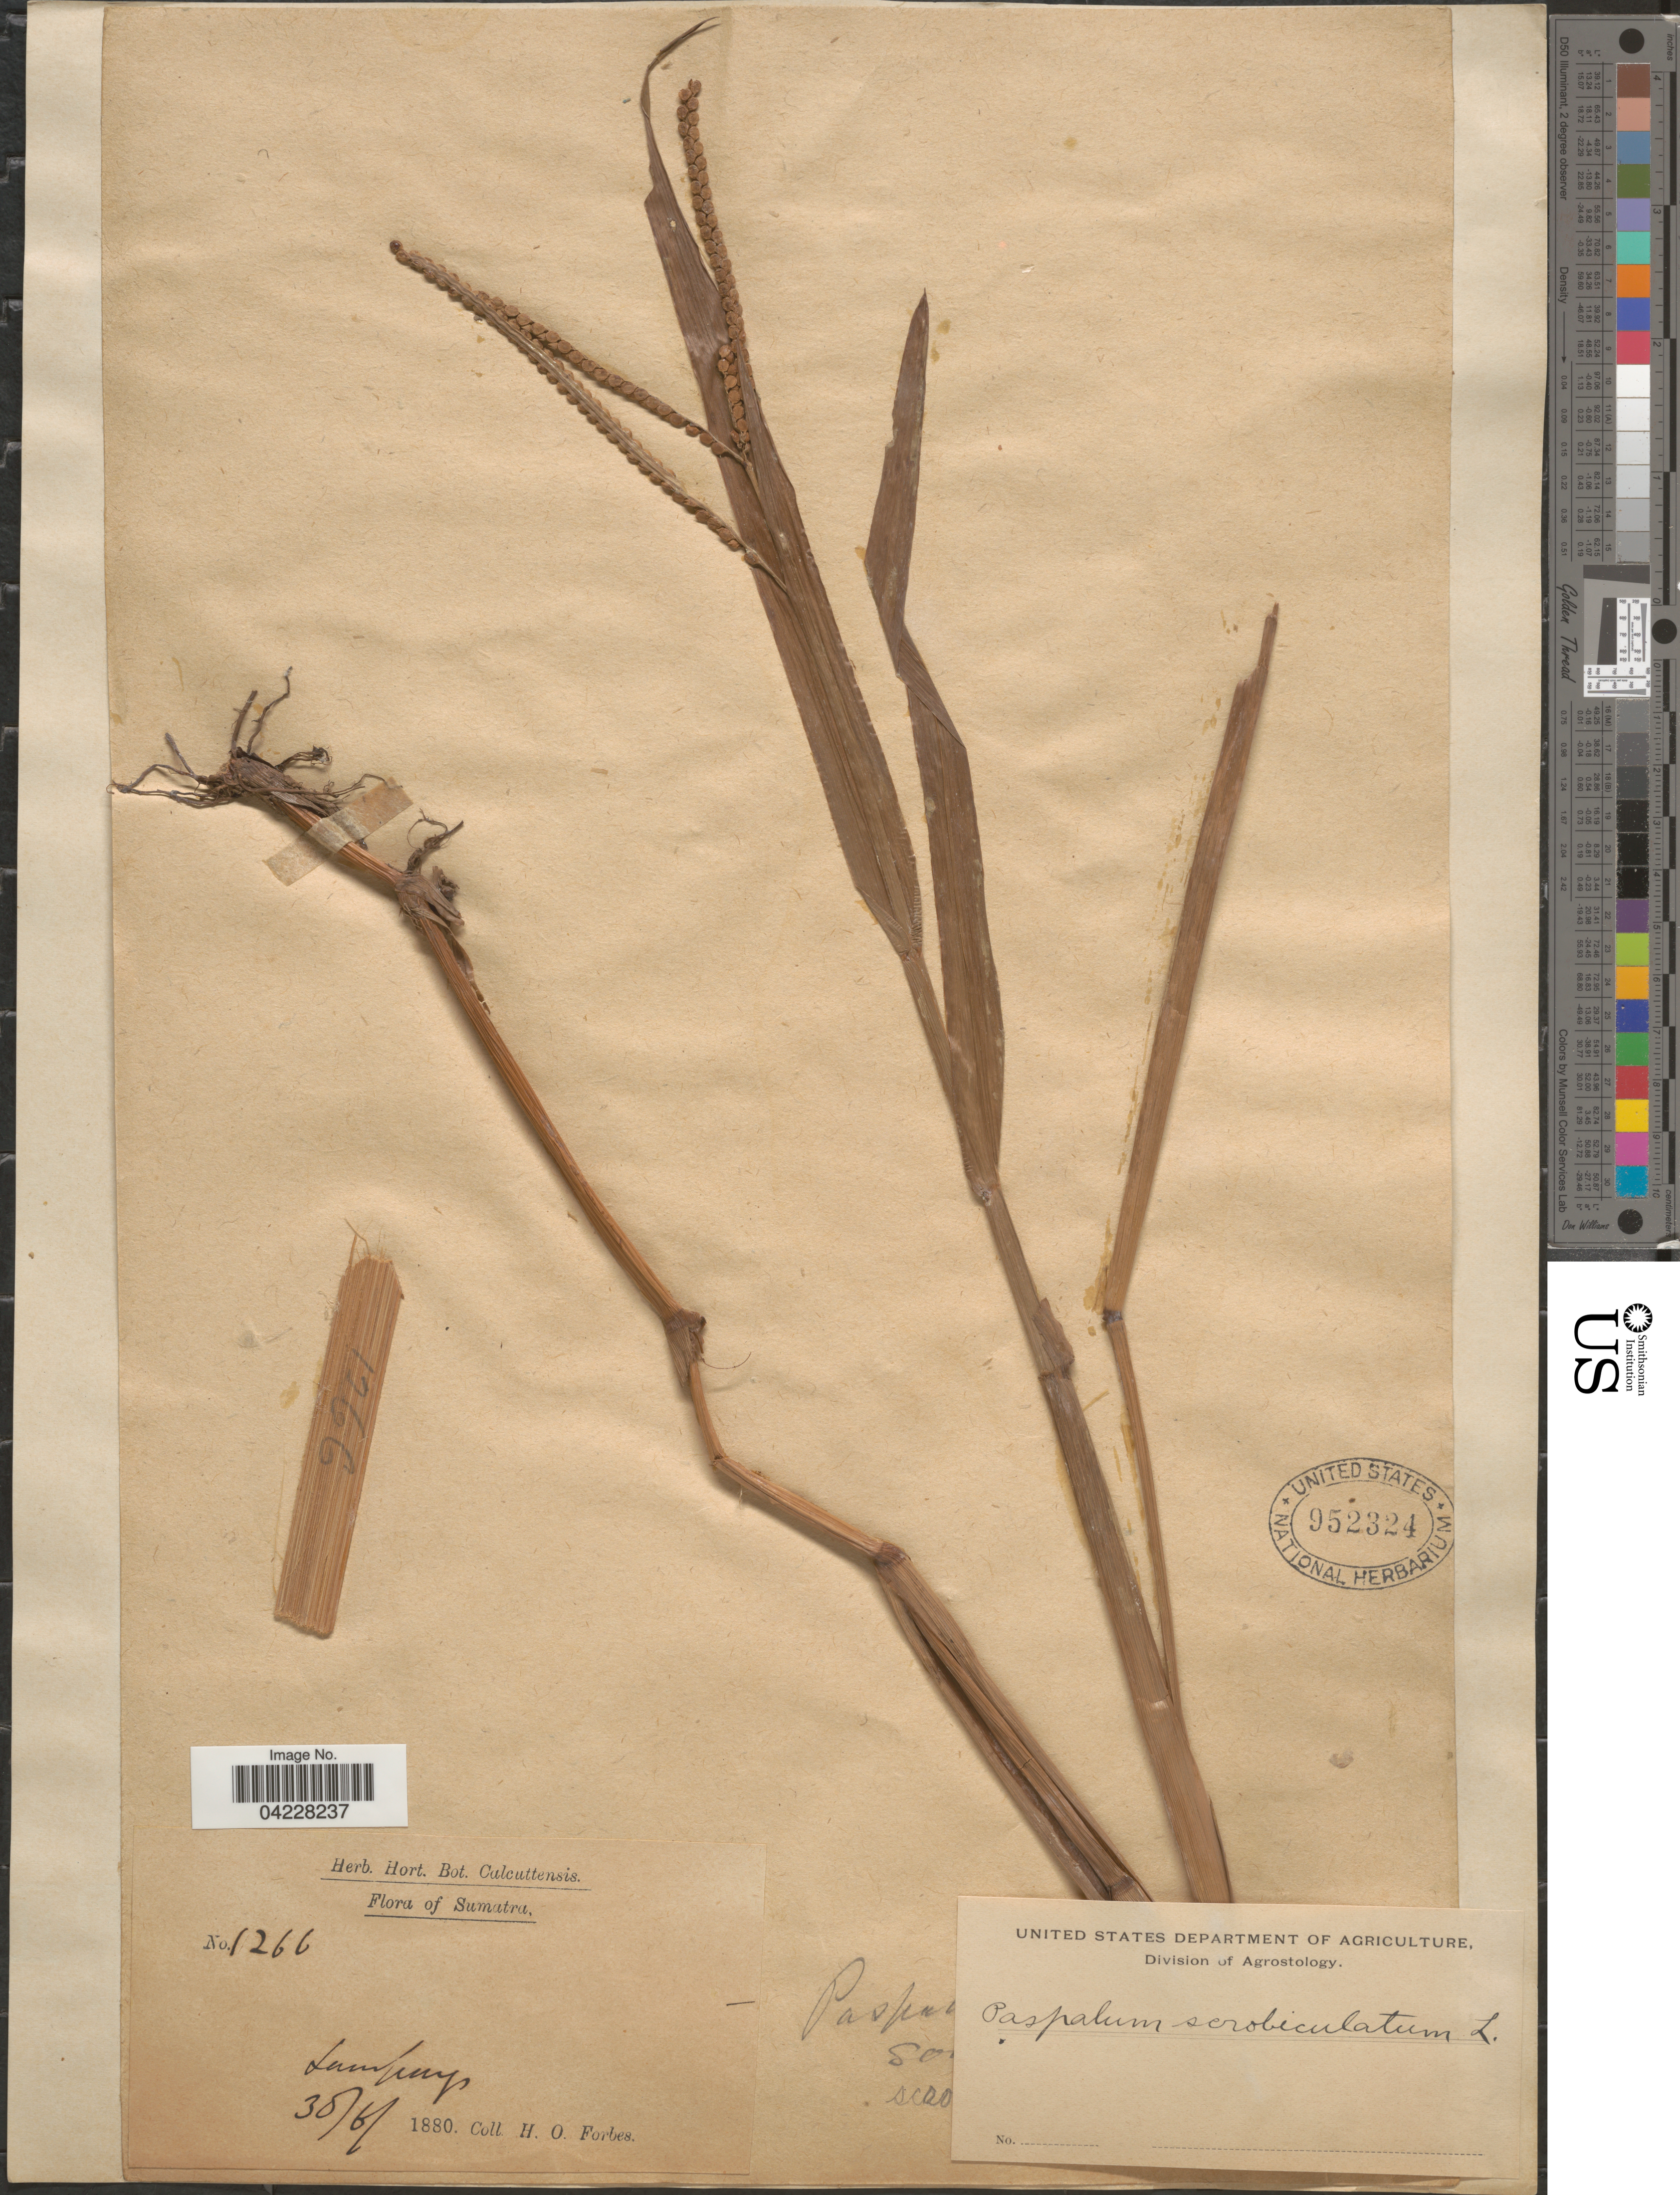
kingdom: Plantae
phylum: Tracheophyta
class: Liliopsida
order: Poales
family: Poaceae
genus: Paspalum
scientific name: Paspalum scrobiculatum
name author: L.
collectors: H. O. Forbes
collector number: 1266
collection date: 1880-06-30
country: Indonesia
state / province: Sumatra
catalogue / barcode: US 952324